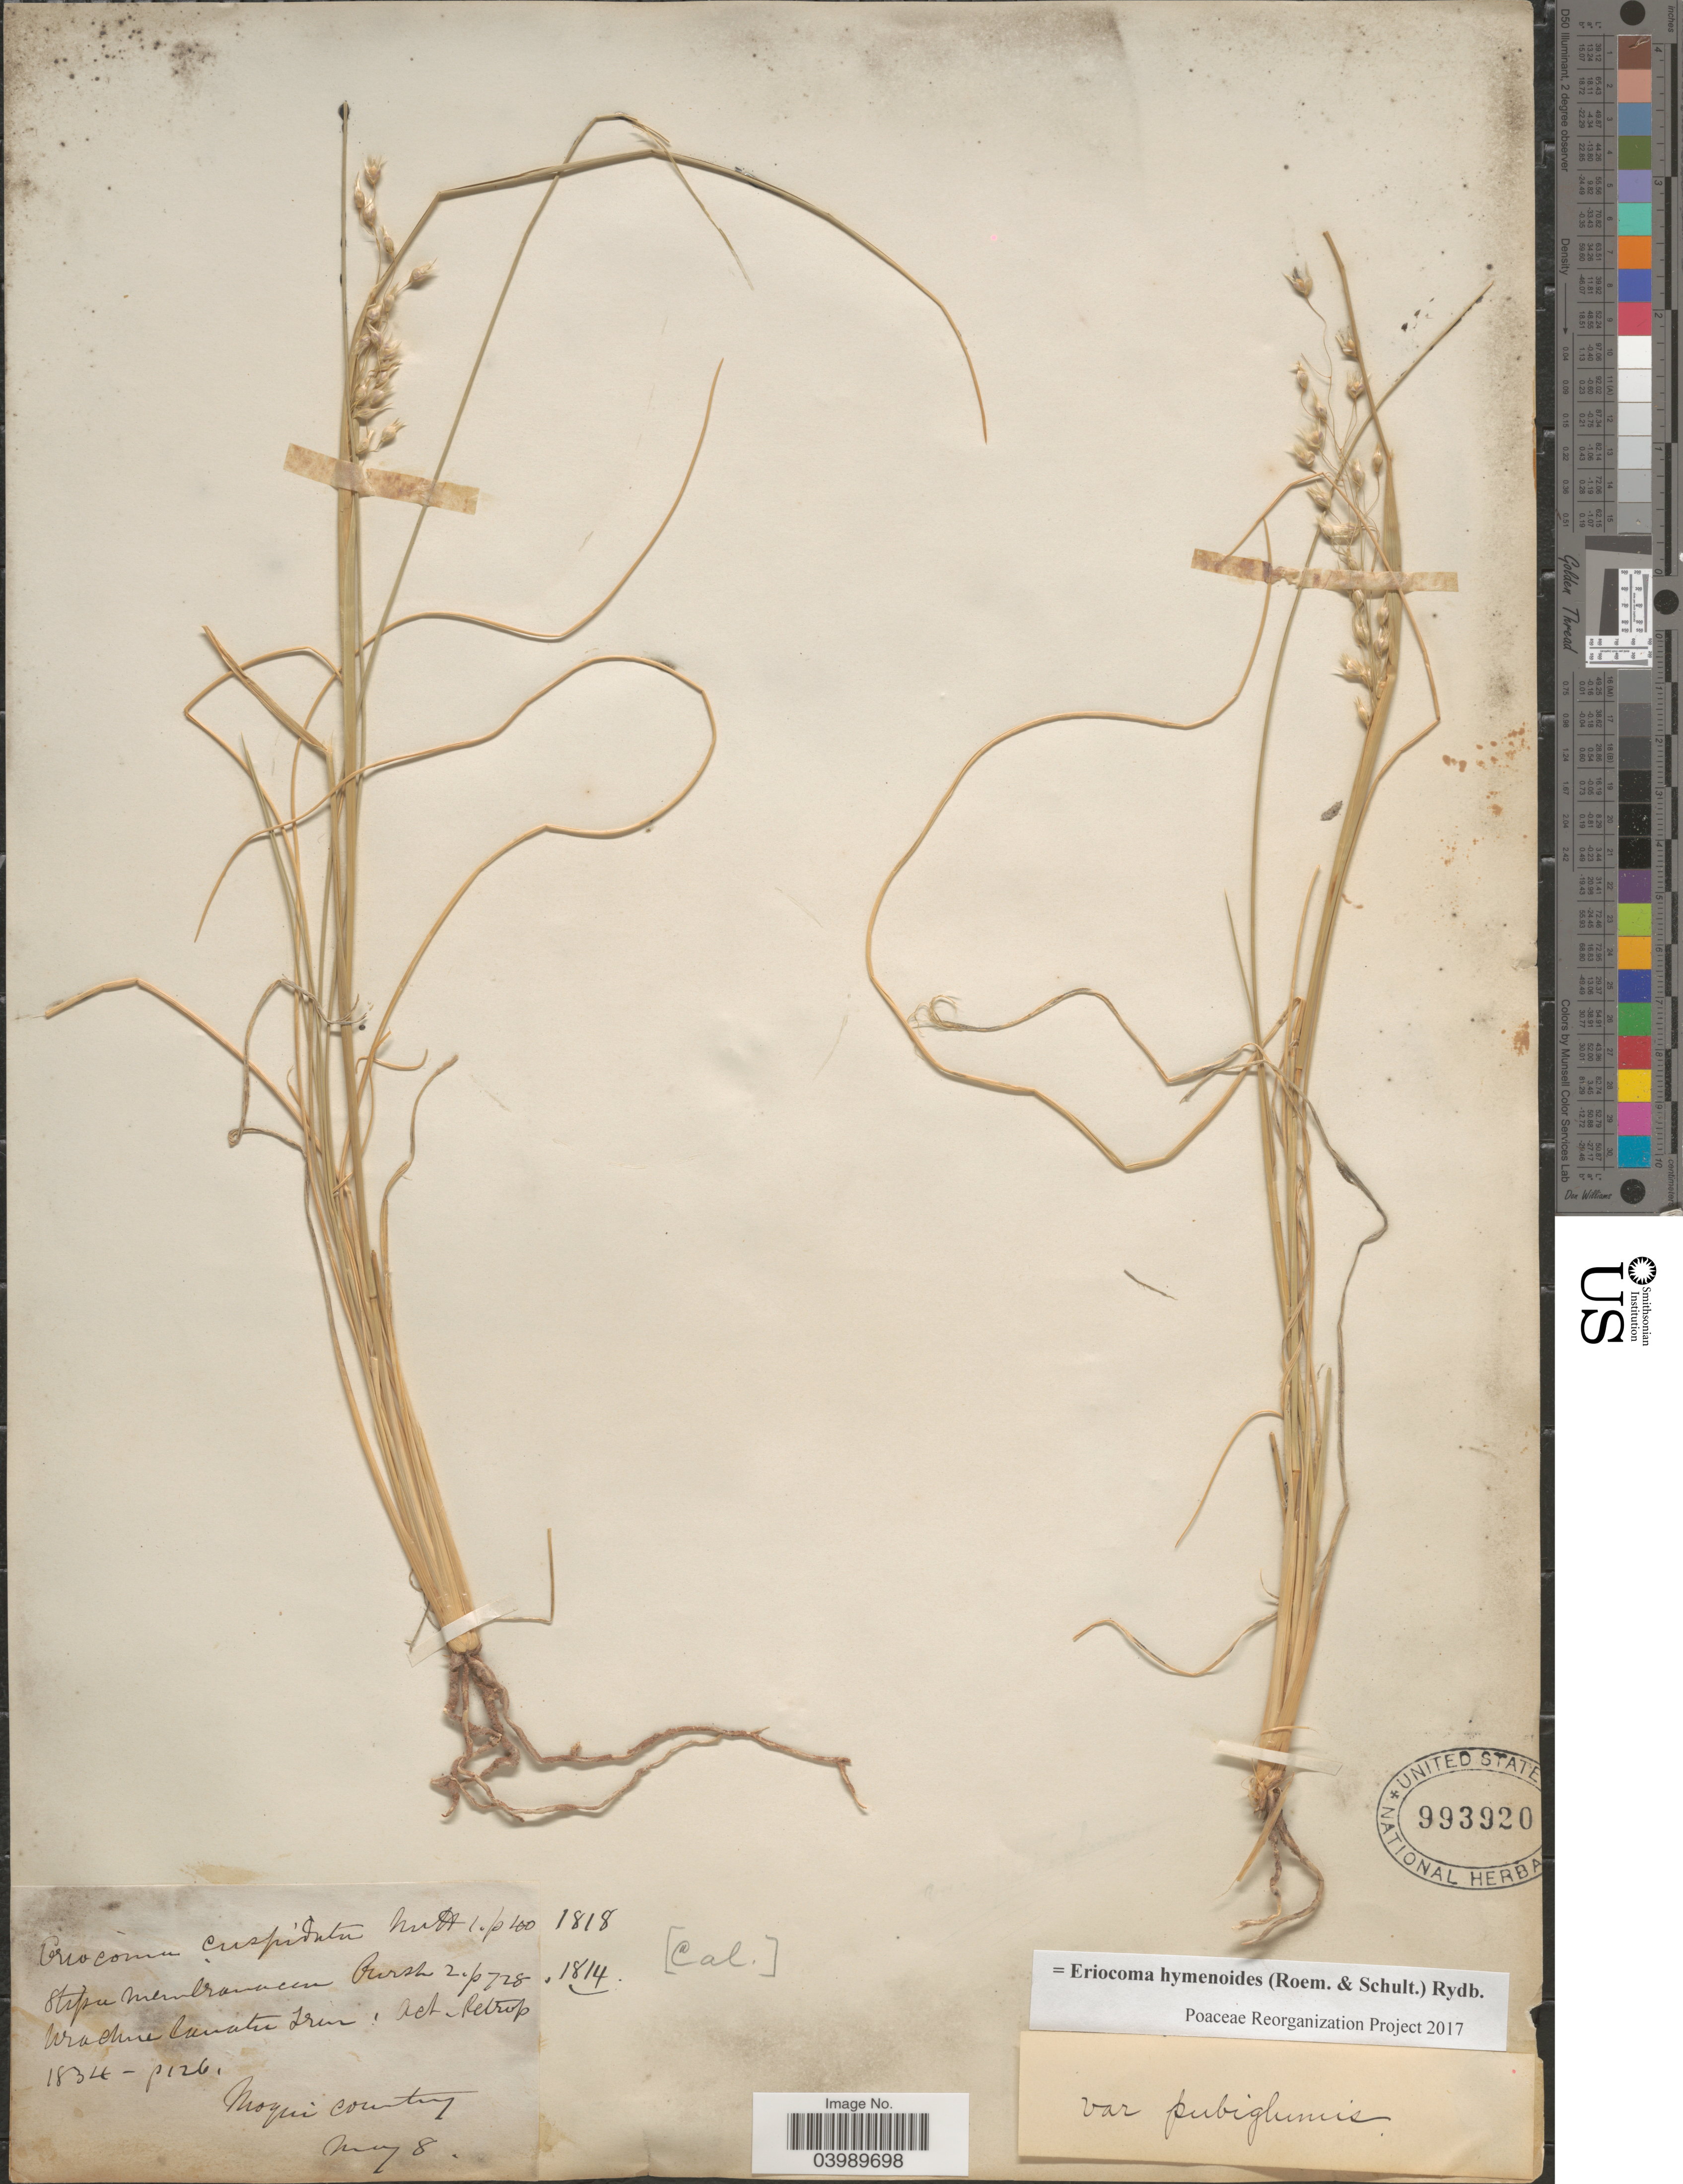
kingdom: Plantae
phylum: Tracheophyta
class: Liliopsida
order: Poales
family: Poaceae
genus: Eriocoma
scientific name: Eriocoma hymenoides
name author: (Roem. & Schult.) Rydb.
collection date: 1834-05-08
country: United States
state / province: California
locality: Moqui Country.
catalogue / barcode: US 993920